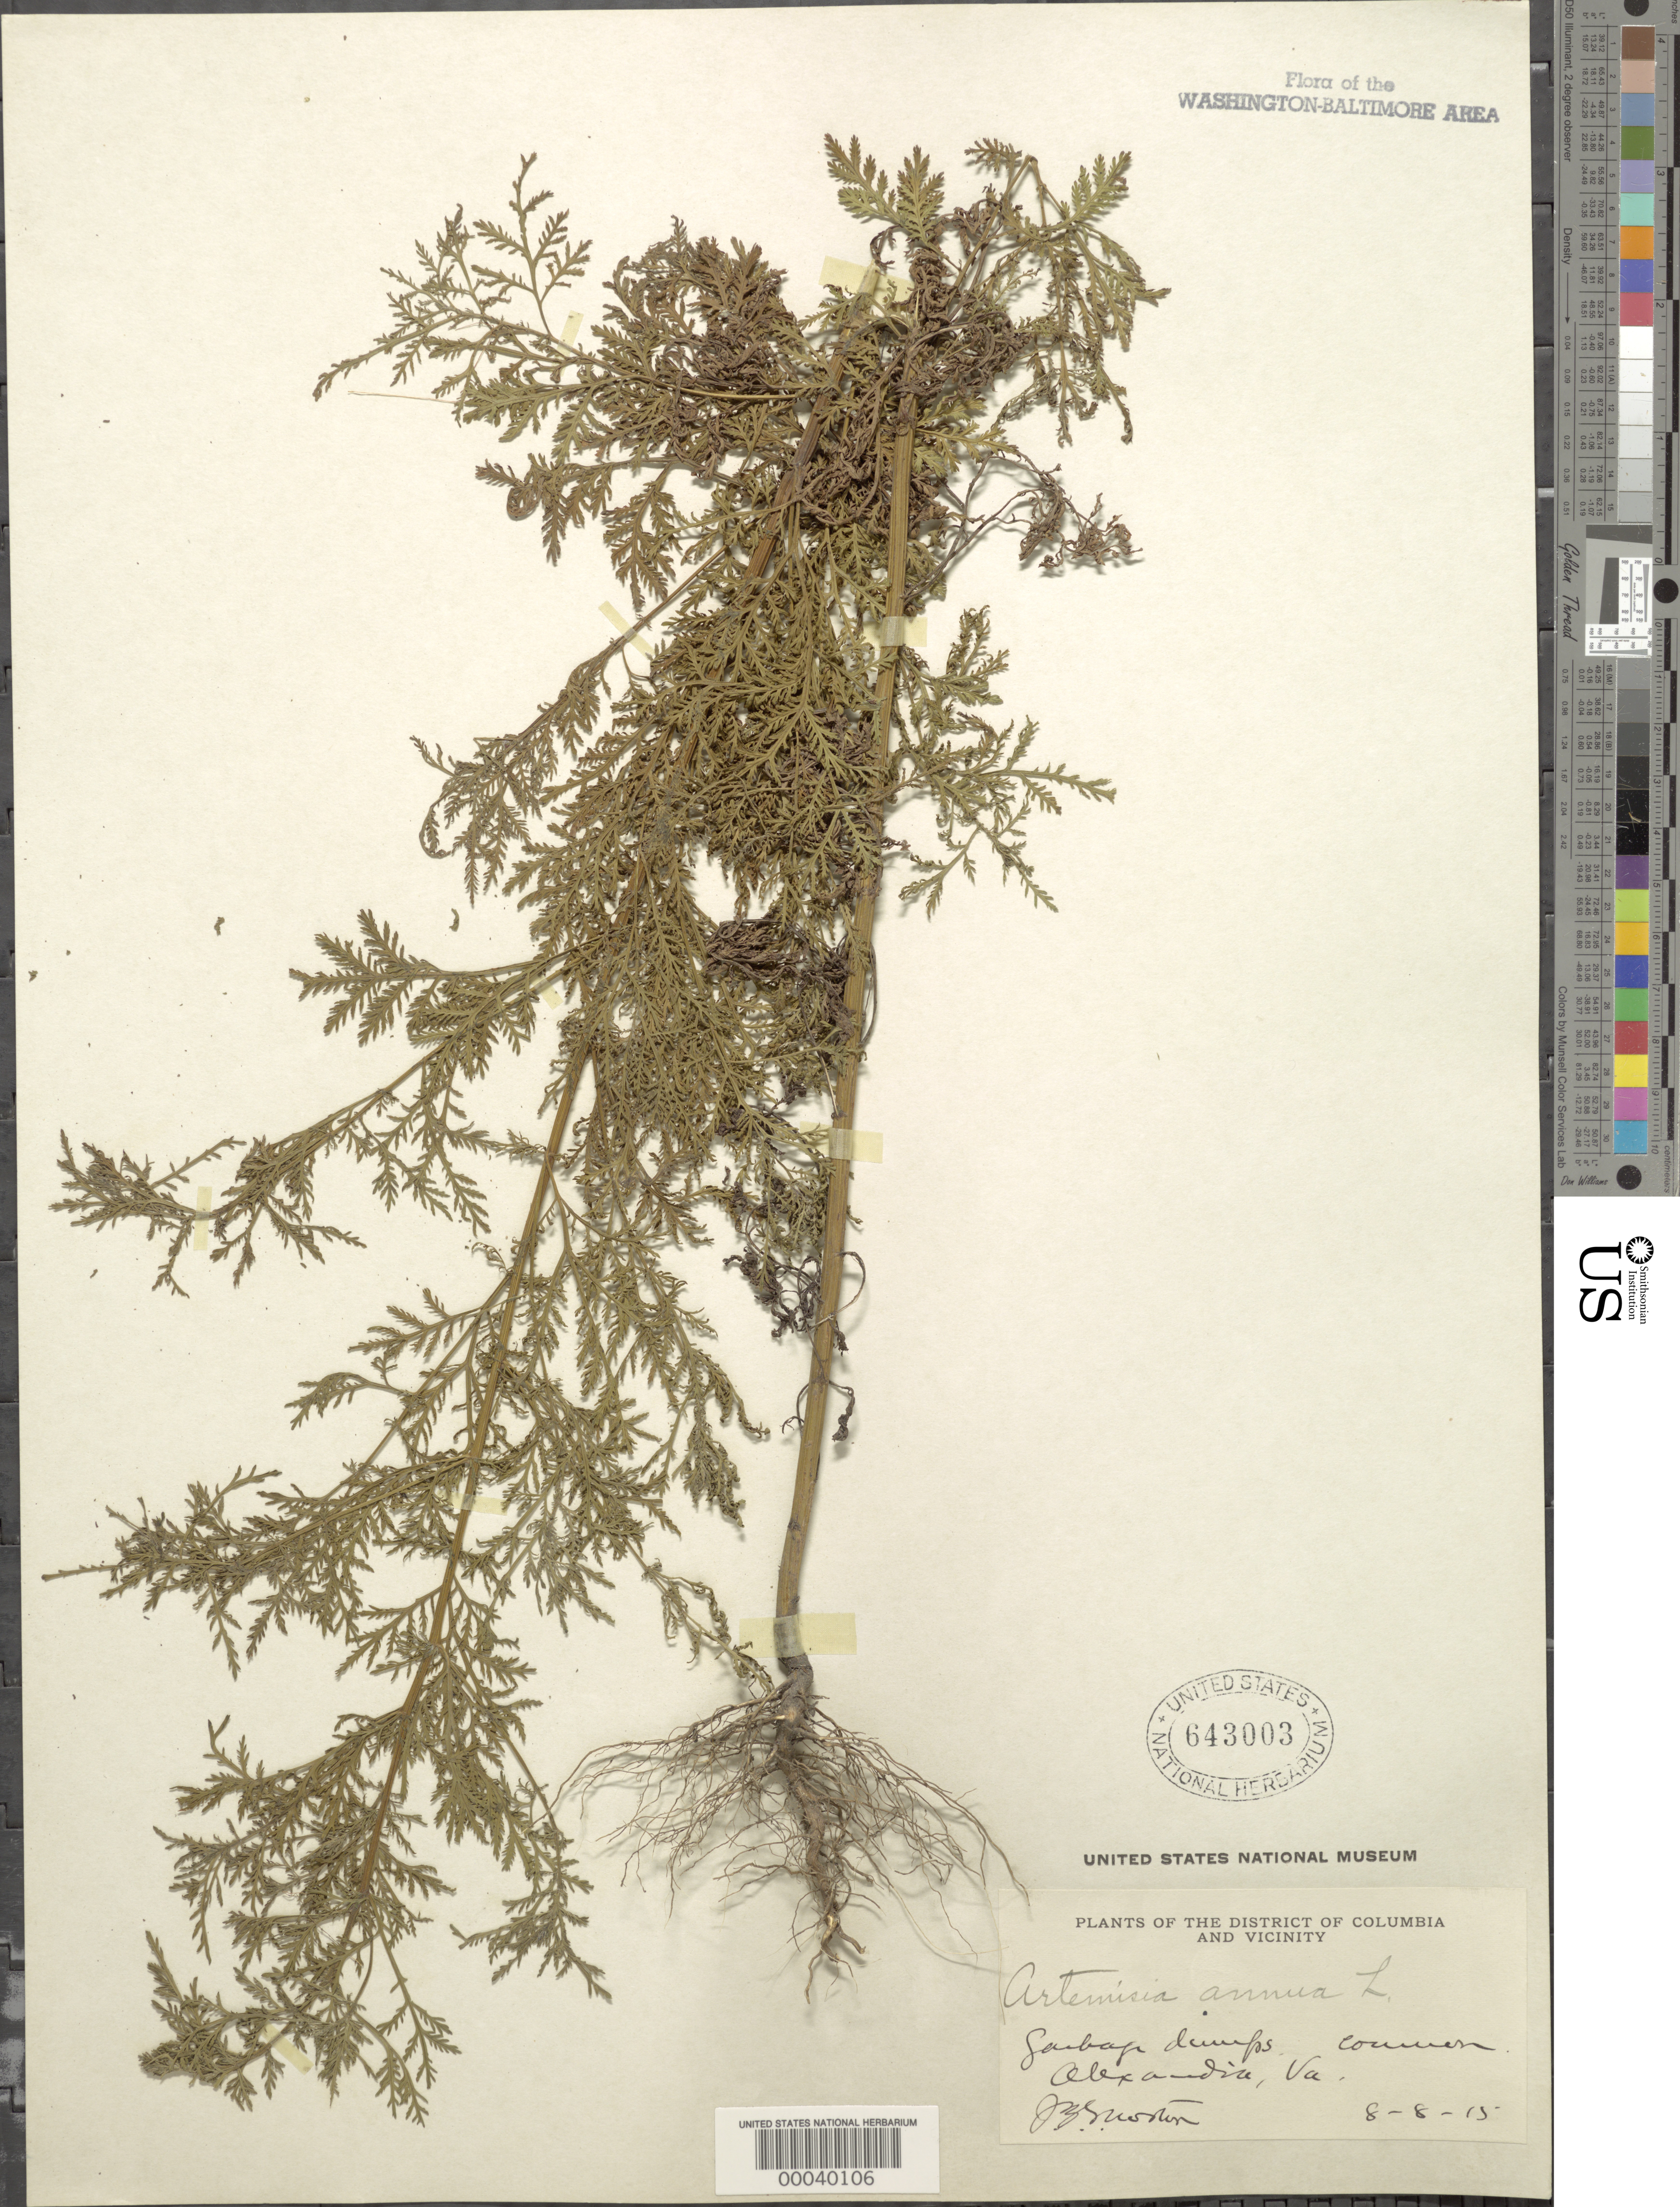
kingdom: Plantae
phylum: Tracheophyta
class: Magnoliopsida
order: Asterales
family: Asteraceae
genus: Artemisia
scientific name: Artemisia annua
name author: L.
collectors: J. Norton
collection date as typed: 08 Aug 1915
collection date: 1915-08-08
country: United States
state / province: Virginia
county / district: City of Alexandria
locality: Alexandria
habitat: Garbage dump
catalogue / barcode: US 643003